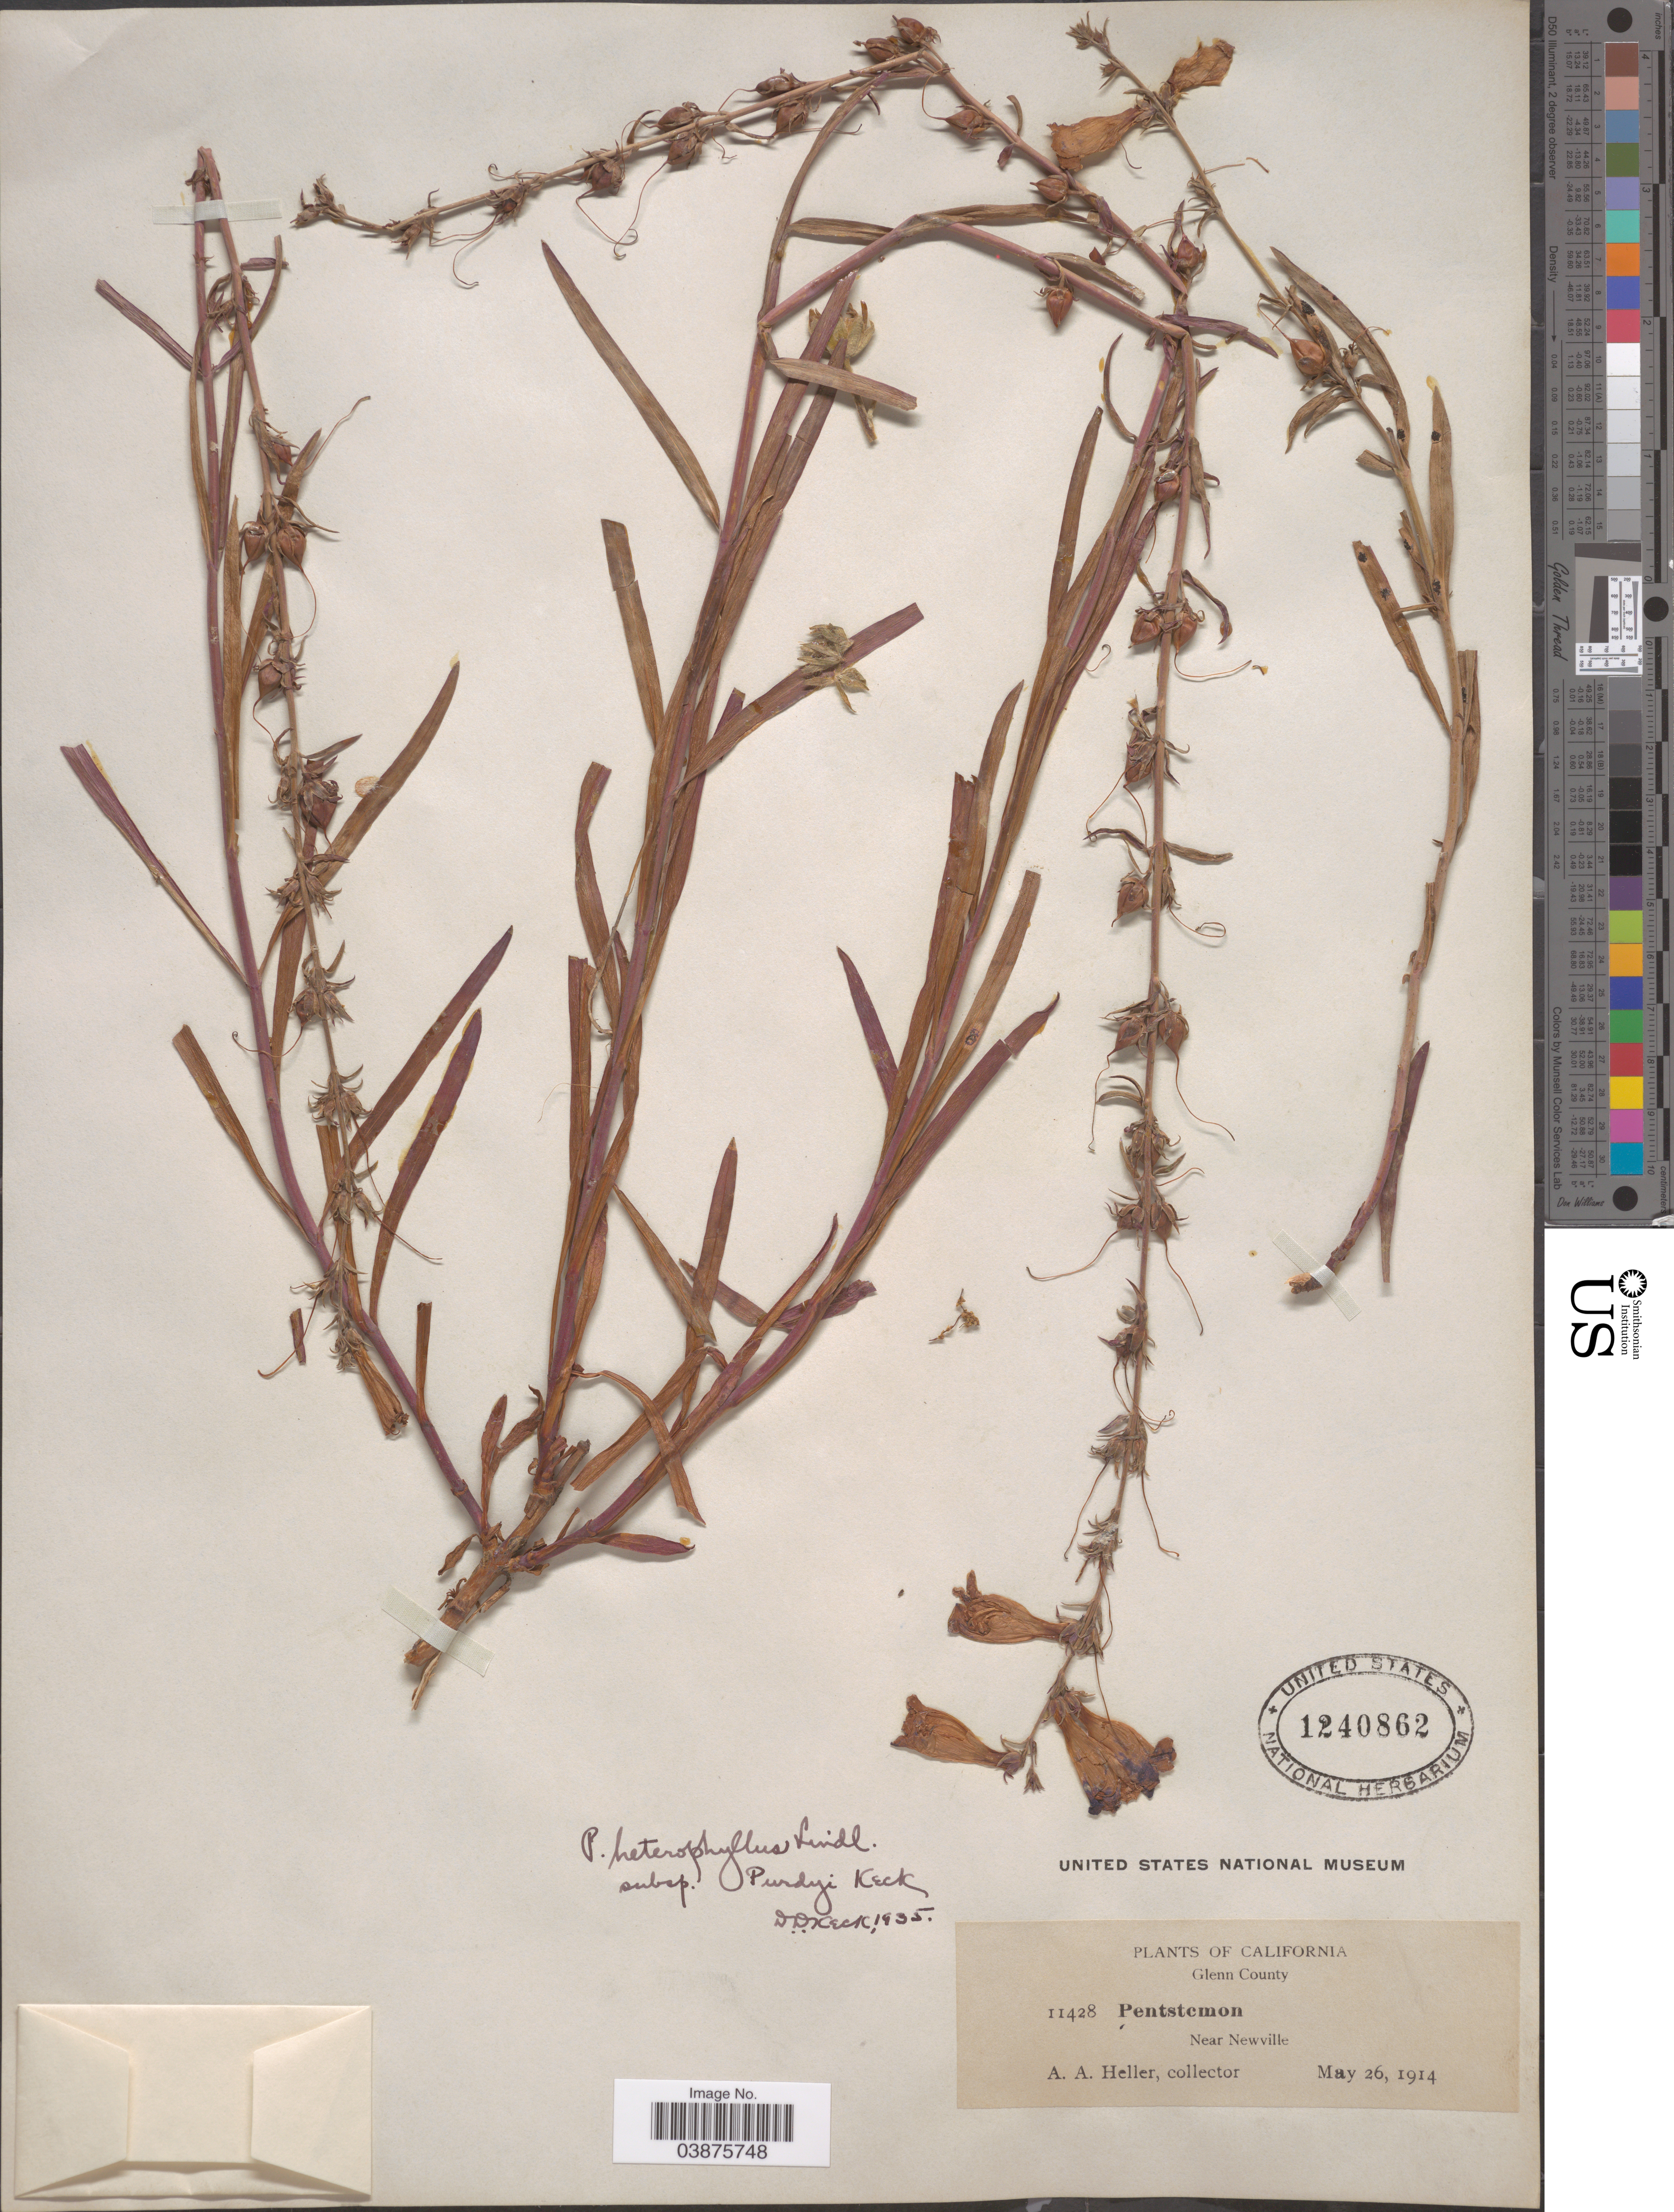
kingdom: Plantae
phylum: Tracheophyta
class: Magnoliopsida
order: Lamiales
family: Plantaginaceae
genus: Penstemon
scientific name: Penstemon heterophyllus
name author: Lindl.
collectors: A. A. Heller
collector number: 11428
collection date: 1914-05-26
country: United States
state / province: California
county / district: Glenn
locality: Glenn County. Near Newville.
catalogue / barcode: US 1240862